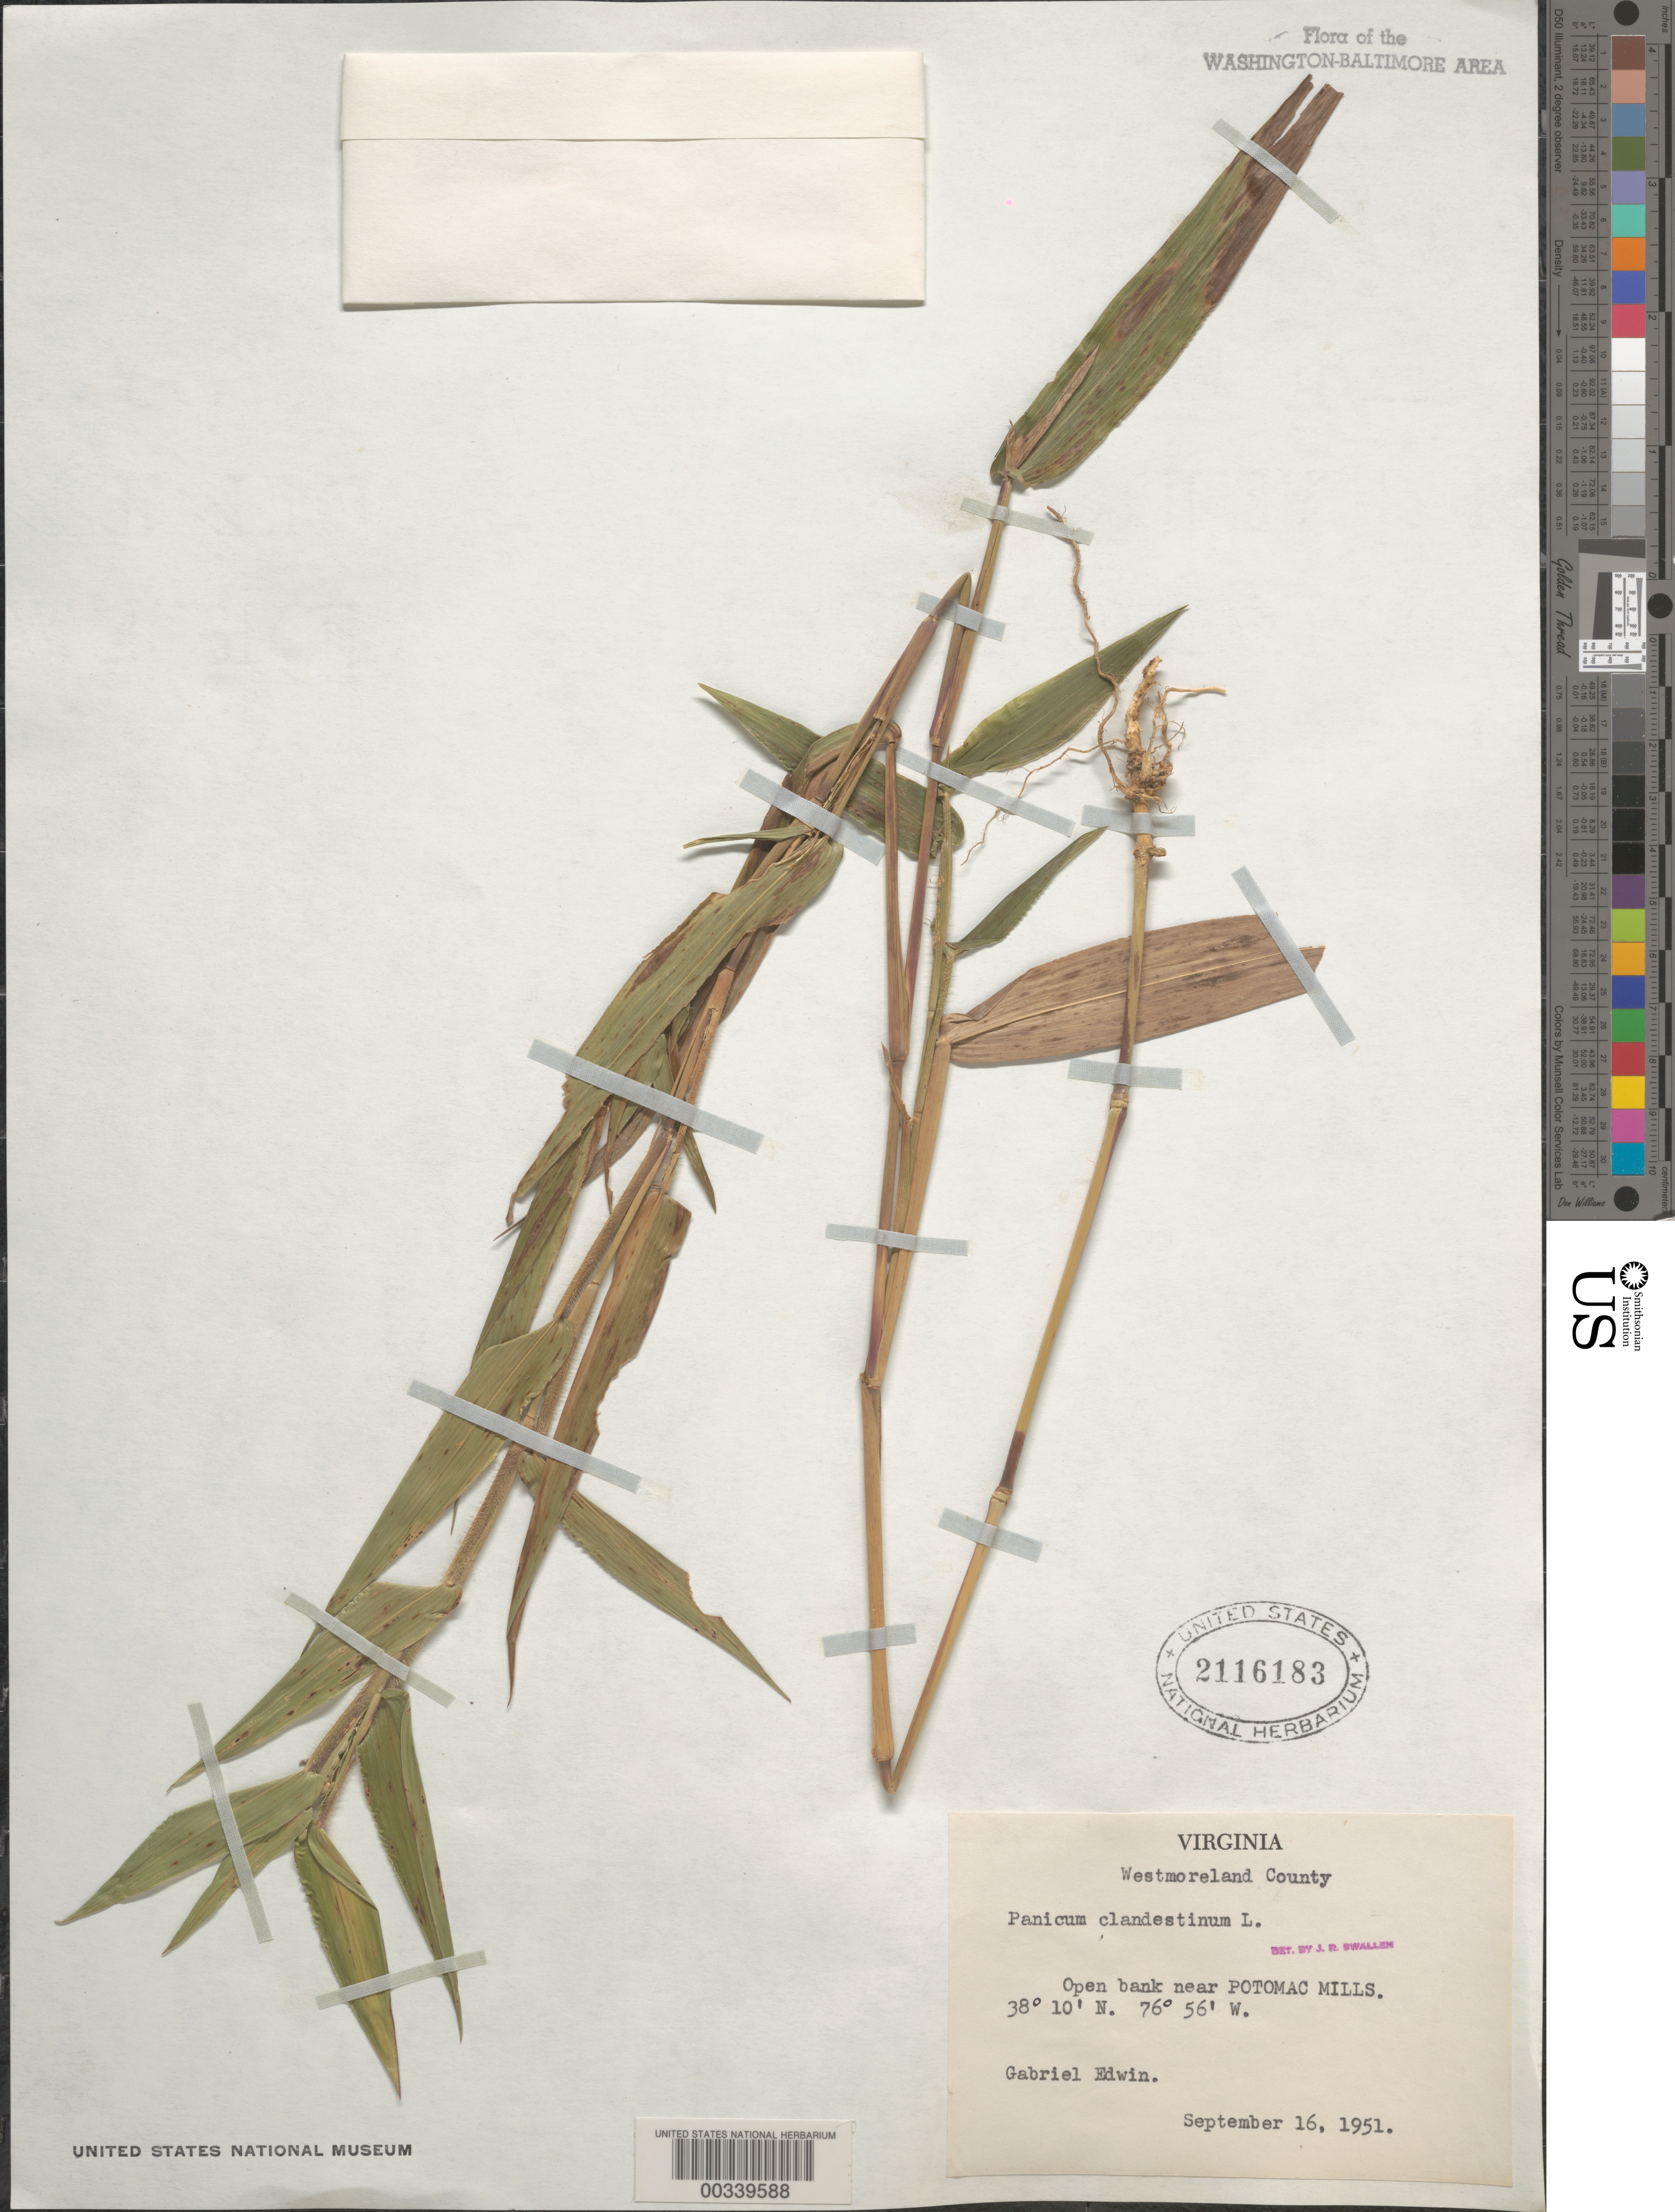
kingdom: Plantae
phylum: Tracheophyta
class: Liliopsida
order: Poales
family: Poaceae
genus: Dichanthelium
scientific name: Dichanthelium clandestinum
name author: (L.) Gould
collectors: G. Edwin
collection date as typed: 16 Sep 1951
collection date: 1951-09-16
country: United States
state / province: Virginia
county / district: Westmoreland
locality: Potomac Mills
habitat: Open bank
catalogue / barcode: US 2116183